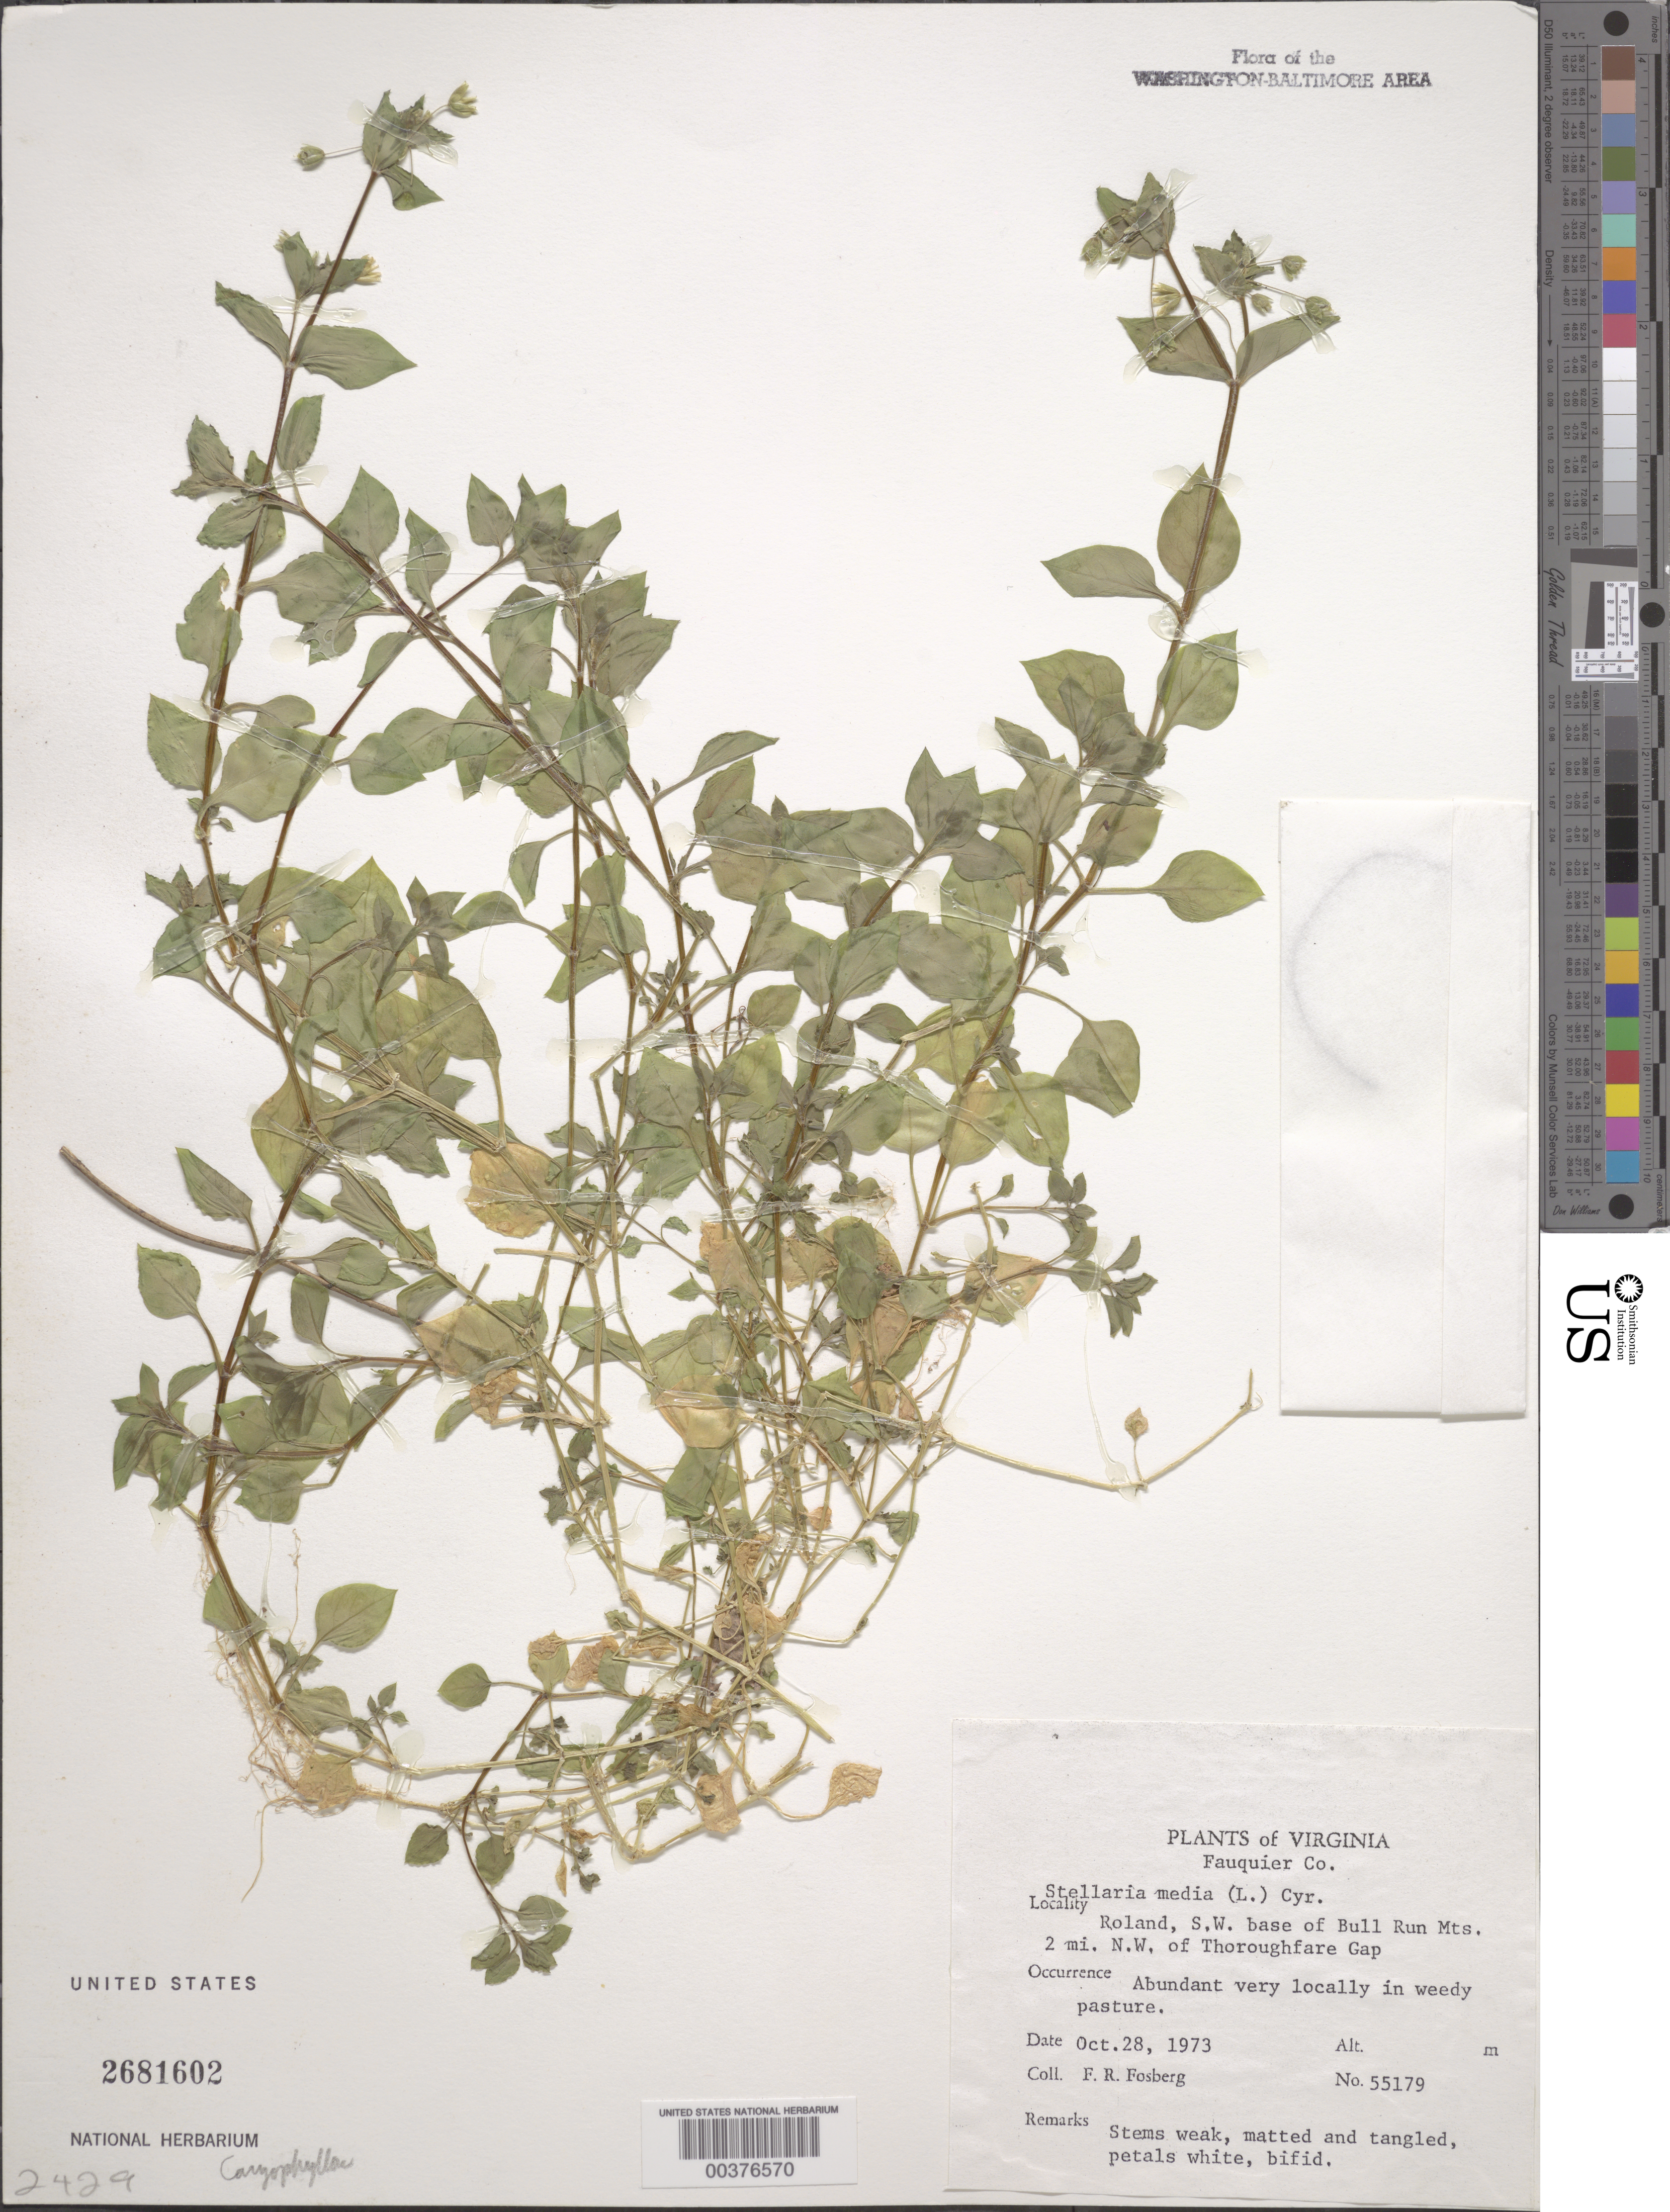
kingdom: Plantae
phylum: Tracheophyta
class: Magnoliopsida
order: Caryophyllales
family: Caryophyllaceae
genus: Stellaria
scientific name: Stellaria media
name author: (L.) Vill.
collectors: F. R. Fosberg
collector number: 55179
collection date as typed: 28 Oct 1973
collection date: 1973-10-28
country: United States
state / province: Virginia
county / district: Fauquier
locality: Roland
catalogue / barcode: US 2681602